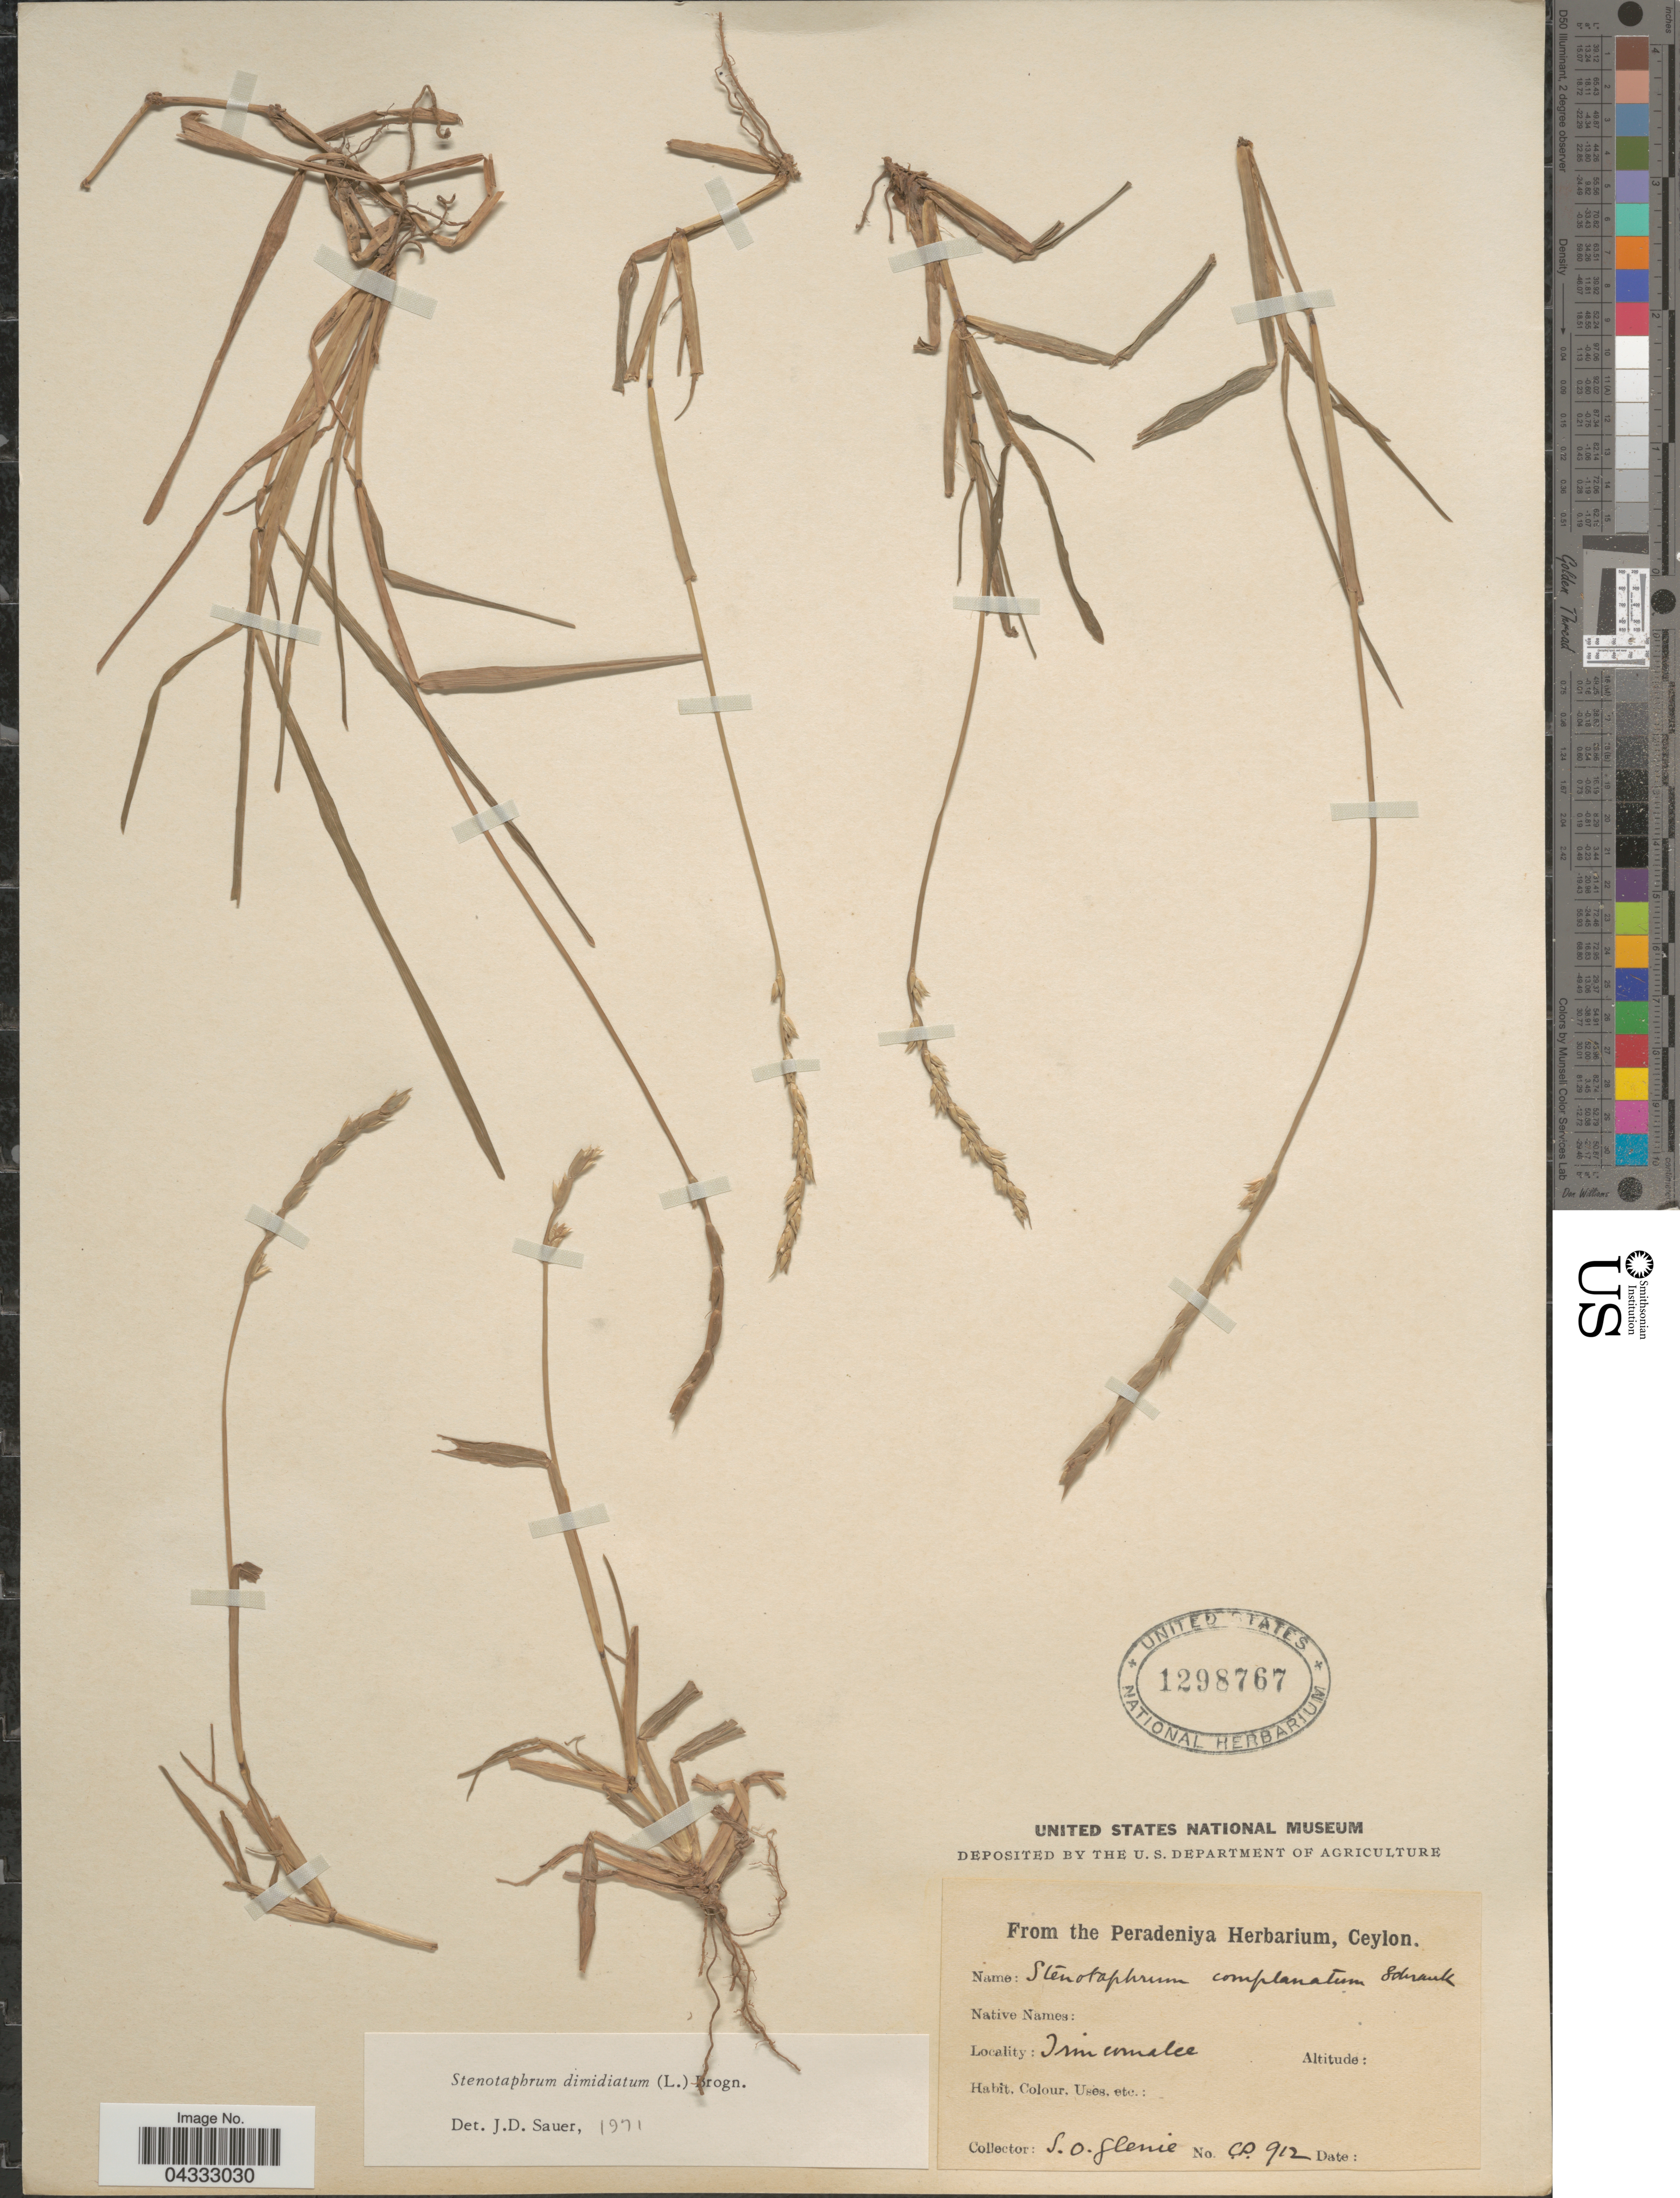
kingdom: Plantae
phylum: Tracheophyta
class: Liliopsida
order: Poales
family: Poaceae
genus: Stenotaphrum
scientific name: Stenotaphrum dimidiatum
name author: (L.) Brongn.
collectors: S. Glenie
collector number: CD912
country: Sri Lanka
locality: Ceylon. Trincomalee.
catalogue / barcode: US 1298767